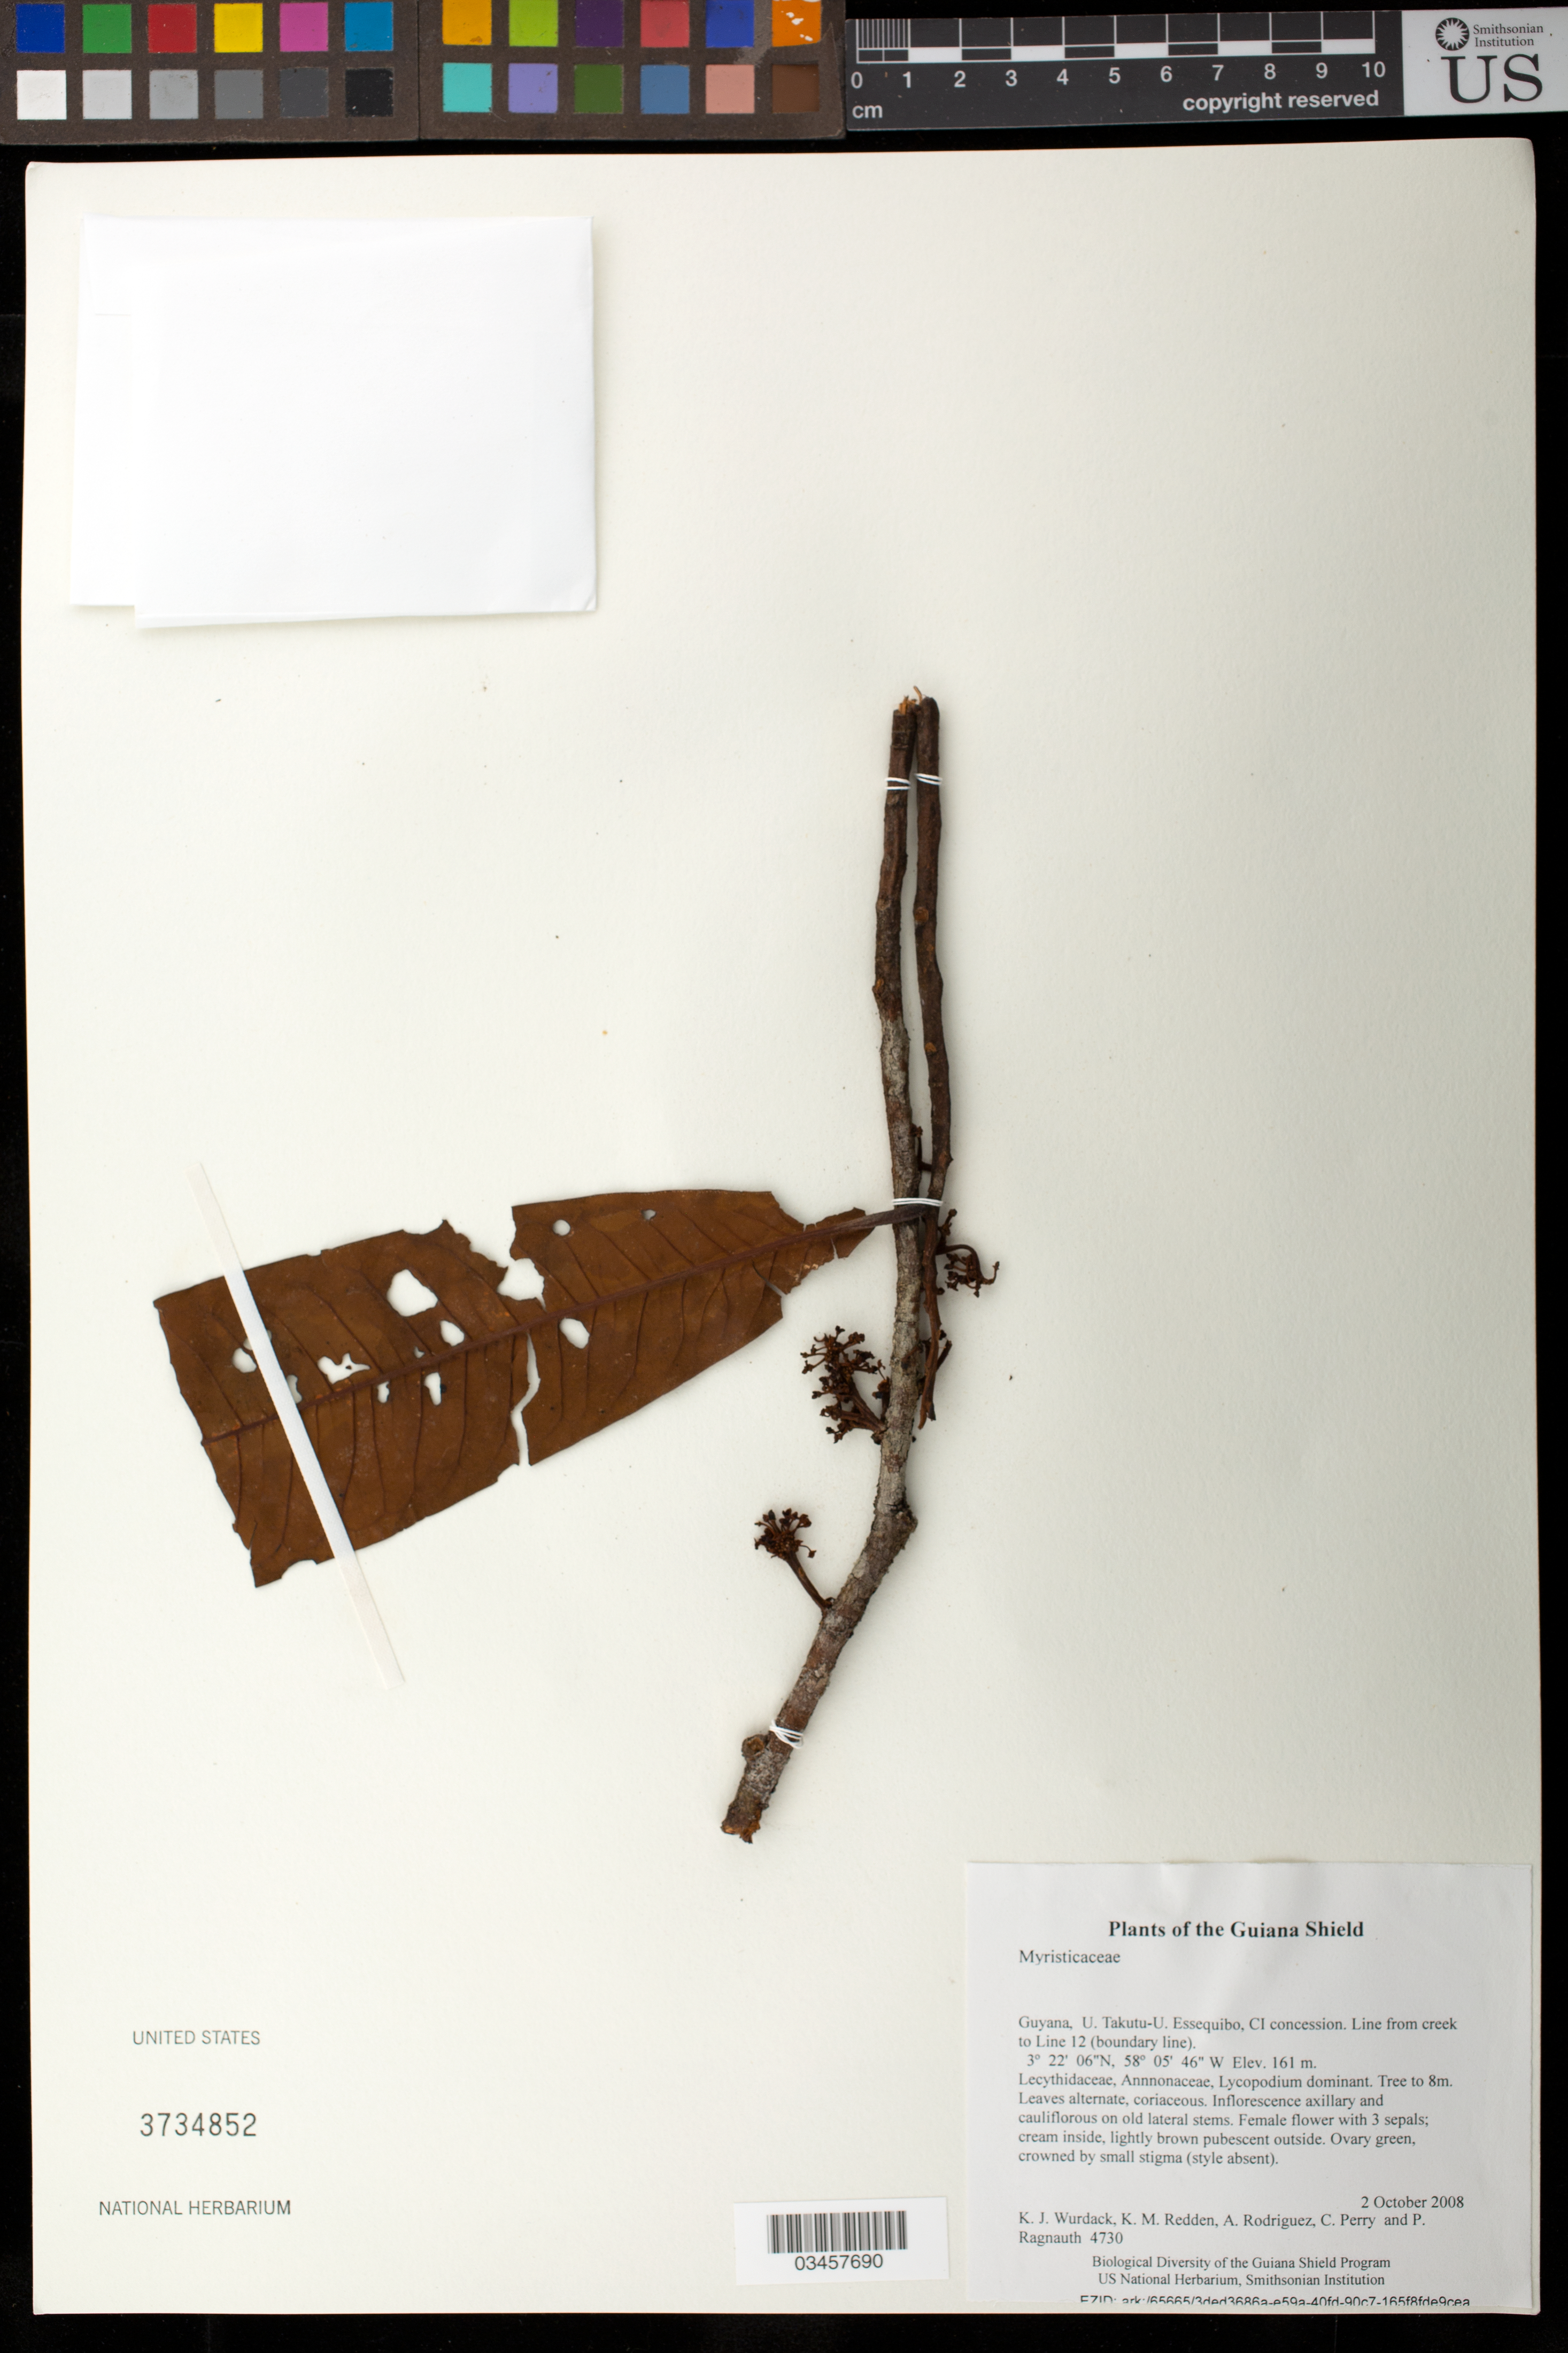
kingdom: Plantae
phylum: Tracheophyta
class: Magnoliopsida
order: Magnoliales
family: Myristicaceae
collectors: K. Wurdack, K. M. Redden, A. Rodriguez, C. Perry & P. Ragnauth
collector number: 4730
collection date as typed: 2 October 2008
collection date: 2008-10-02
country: Guyana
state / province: U. Takutu-U. Essequibo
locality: CI concession. Line from creek to Line 12 (boundary line)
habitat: Lecythidaceae, Annnonaceae, Lycopodium dominant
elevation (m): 161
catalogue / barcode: US 3734852